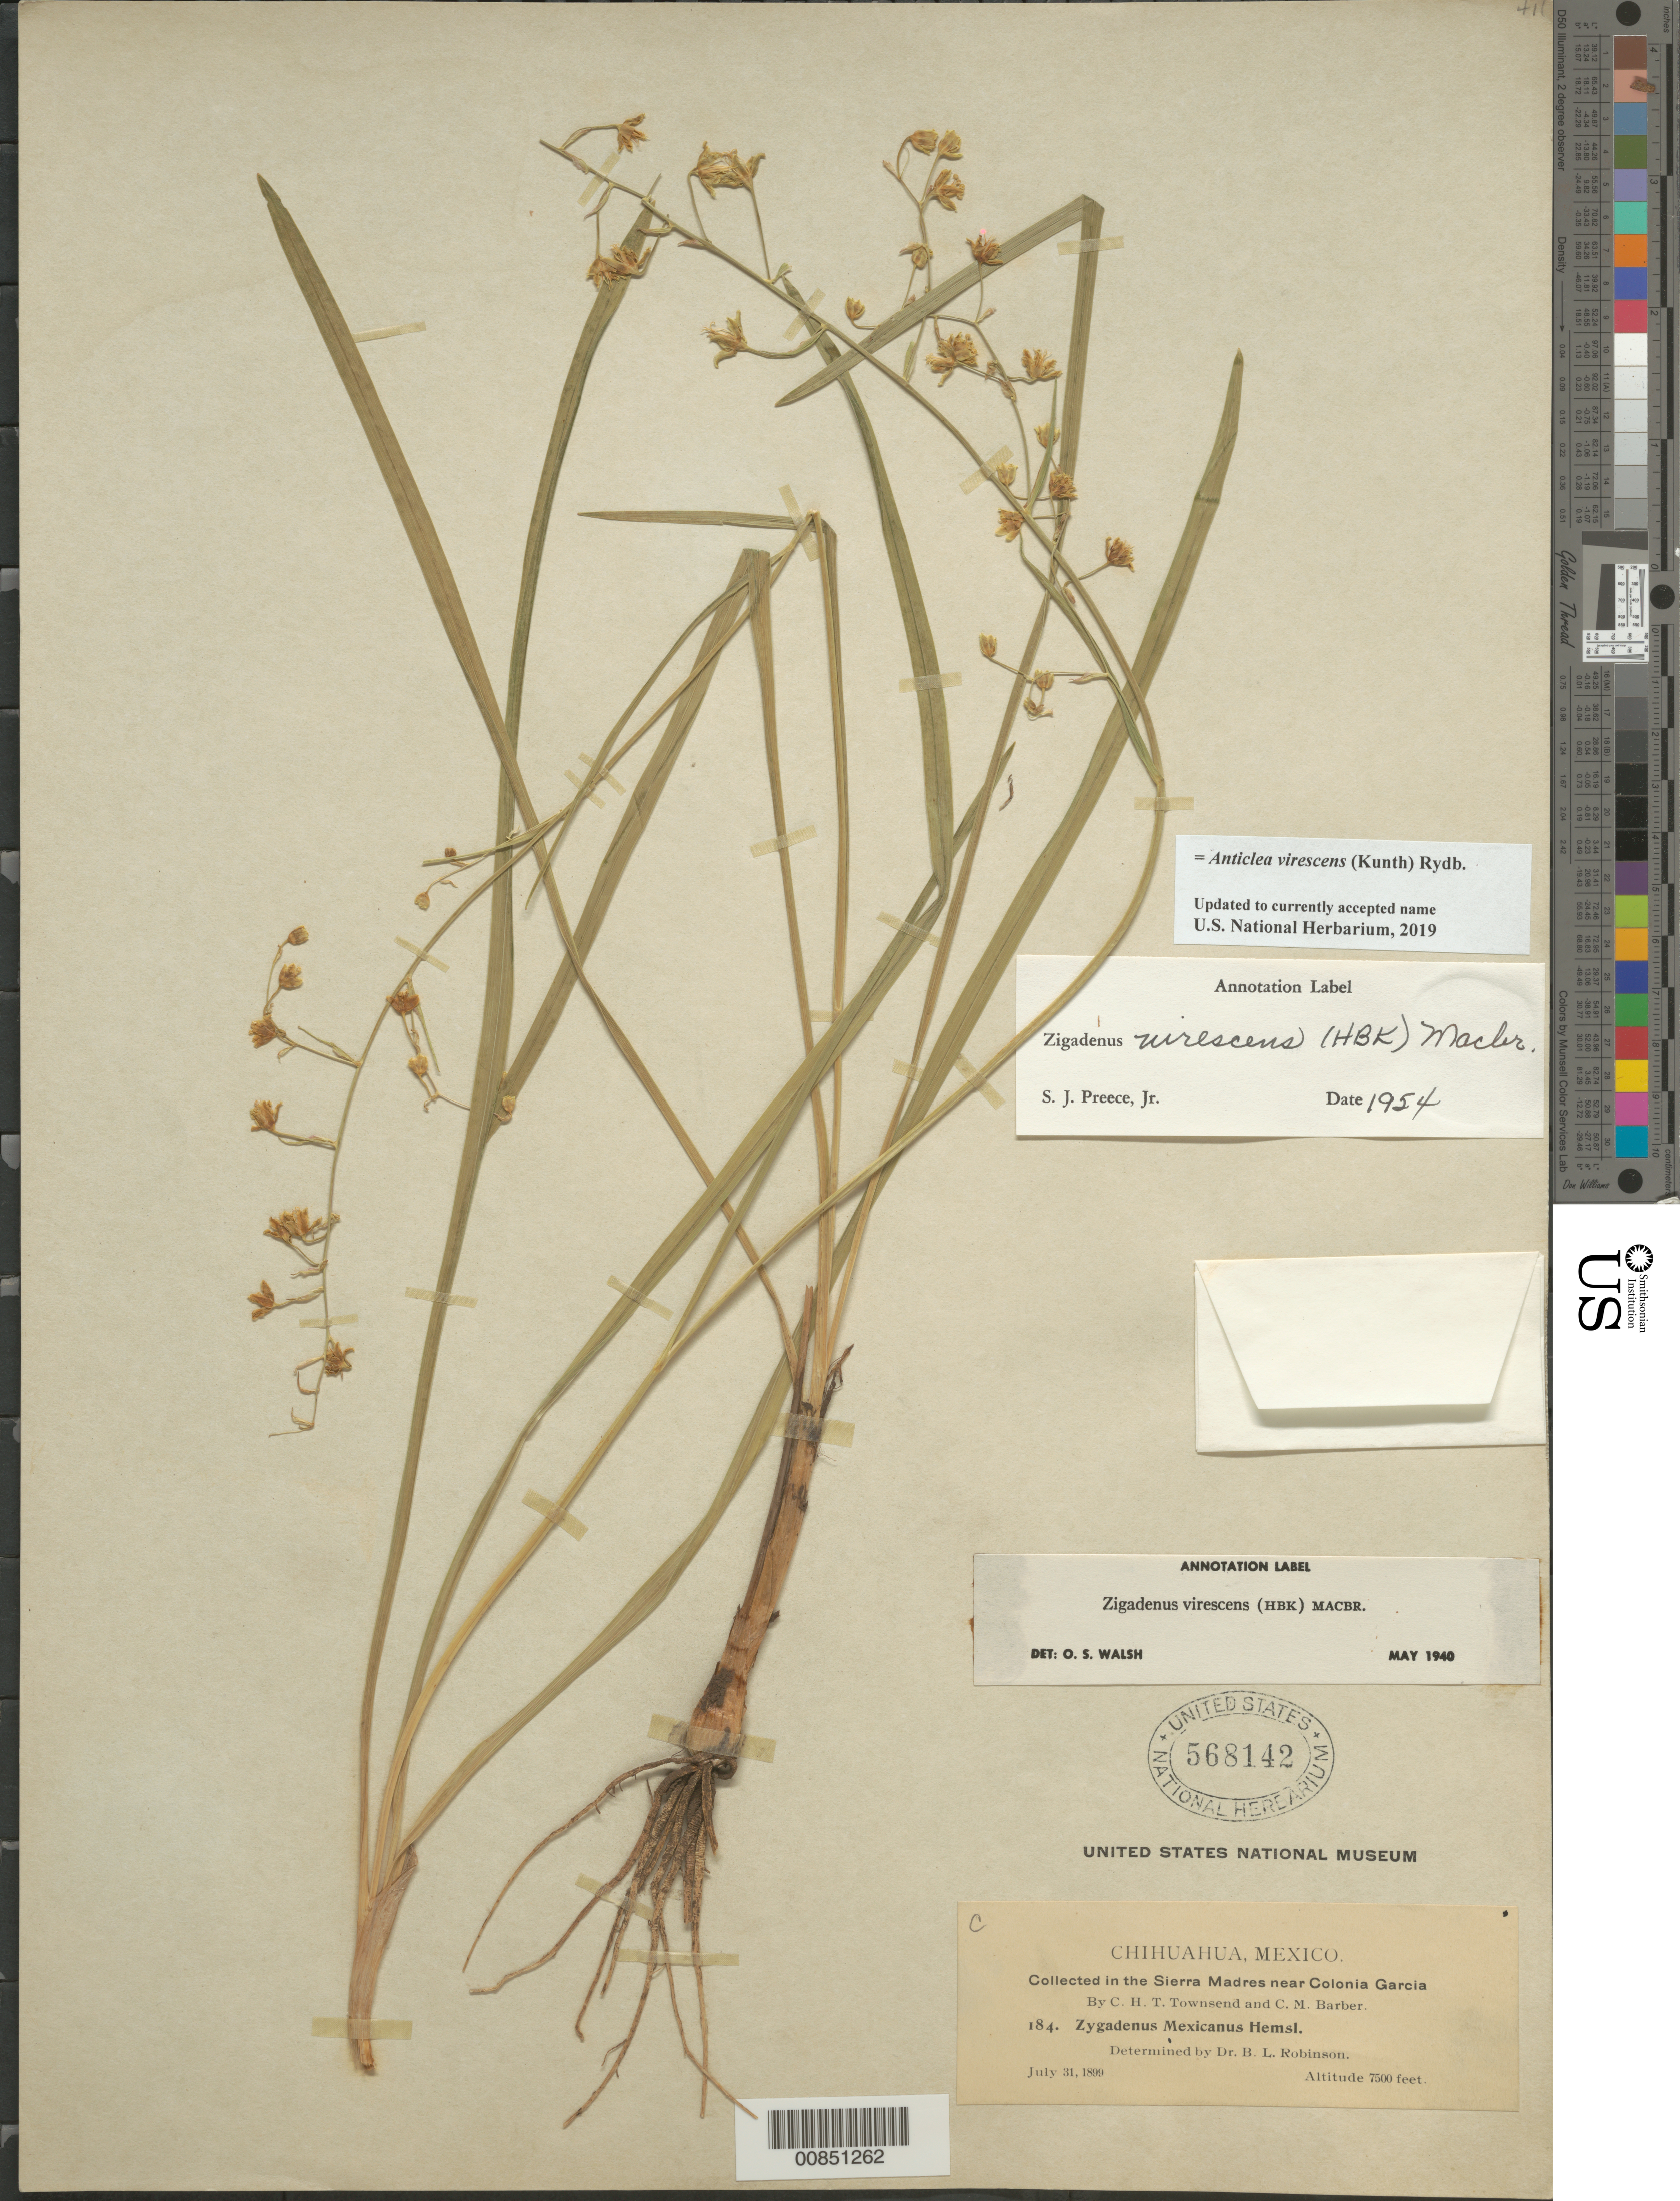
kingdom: Plantae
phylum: Tracheophyta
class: Liliopsida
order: Liliales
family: Melanthiaceae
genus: Anticlea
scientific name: Anticlea virescens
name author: (Kunth) Rydb.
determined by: Strong, Mark T., (BOT), Smithsonian Institution - National Museum of Natural History (UNITED STATES)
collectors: C. H. T. Townsend & C. Barber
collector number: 184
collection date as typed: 31 Jul 1899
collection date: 1899-07-31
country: Mexico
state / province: Chihuahua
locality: Sierra Madre near Colonia García, Chihuahua.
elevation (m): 2286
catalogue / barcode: US 568142